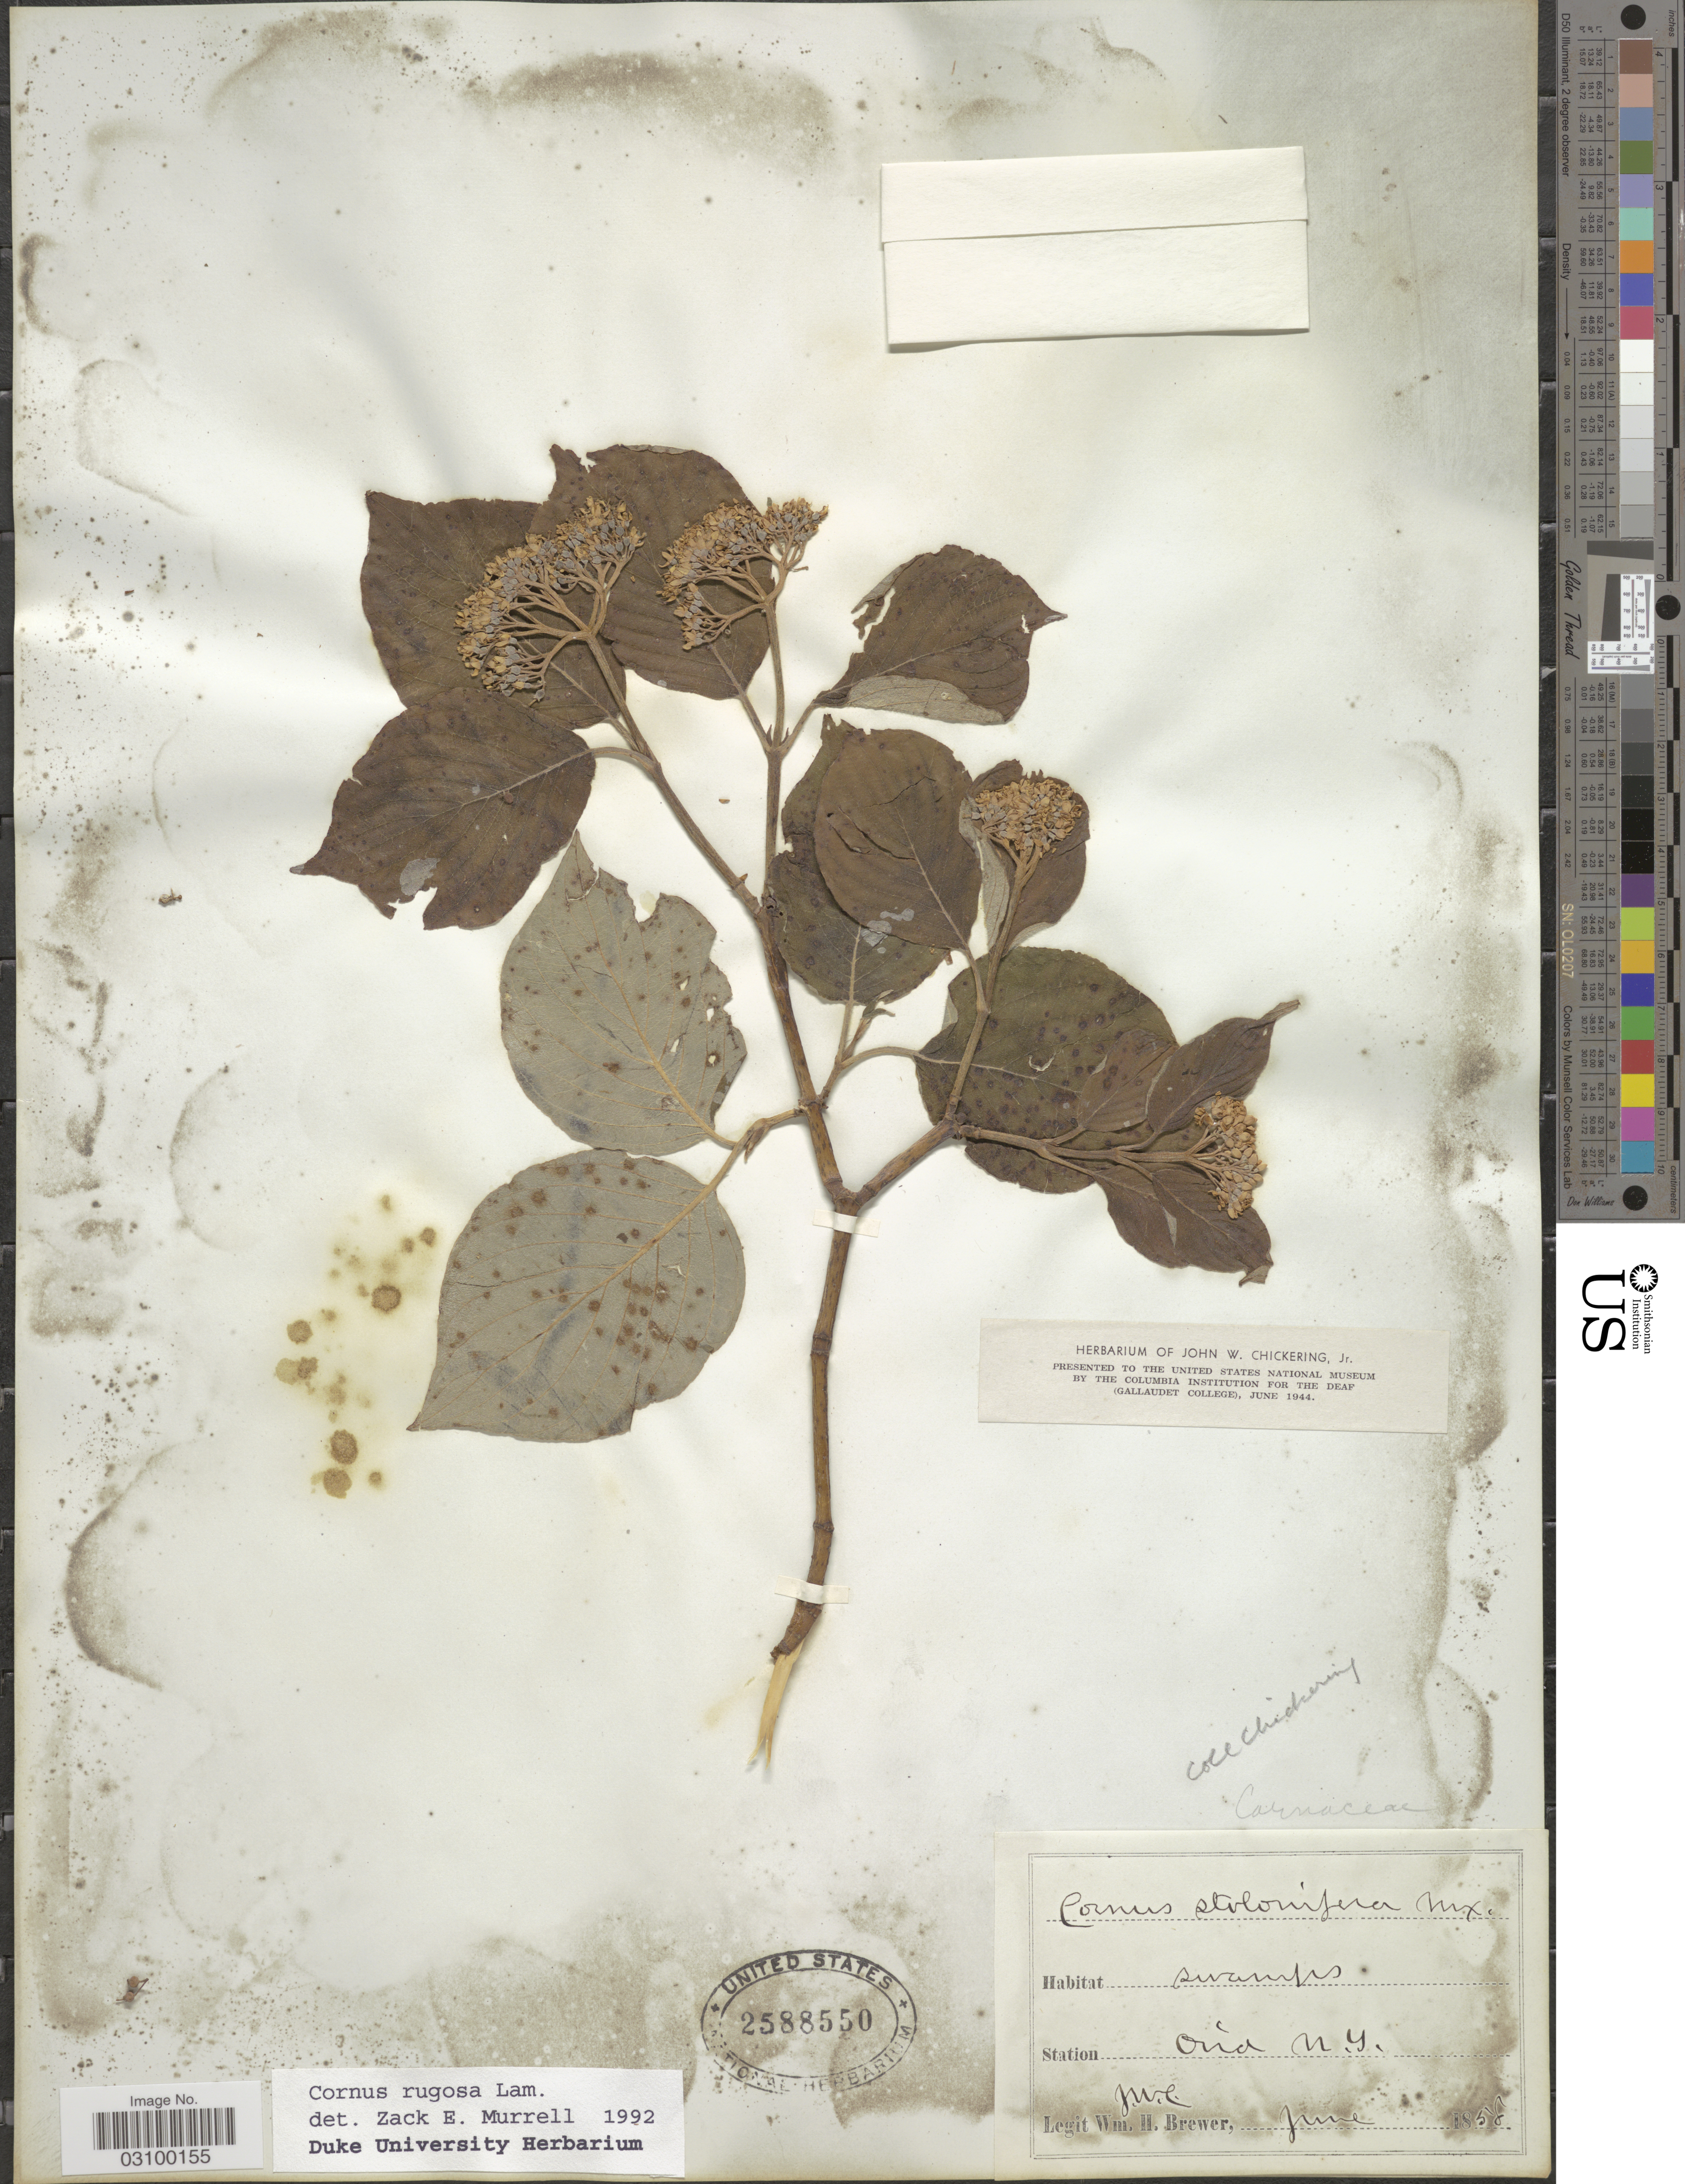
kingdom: Plantae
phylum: Tracheophyta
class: Magnoliopsida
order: Cornales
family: Cornaceae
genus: Cornus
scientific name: Cornus rugosa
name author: Lam.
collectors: W. H. Brewer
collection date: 1858-06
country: United States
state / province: New York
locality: Station Ovid N. Y.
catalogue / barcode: US 2588550